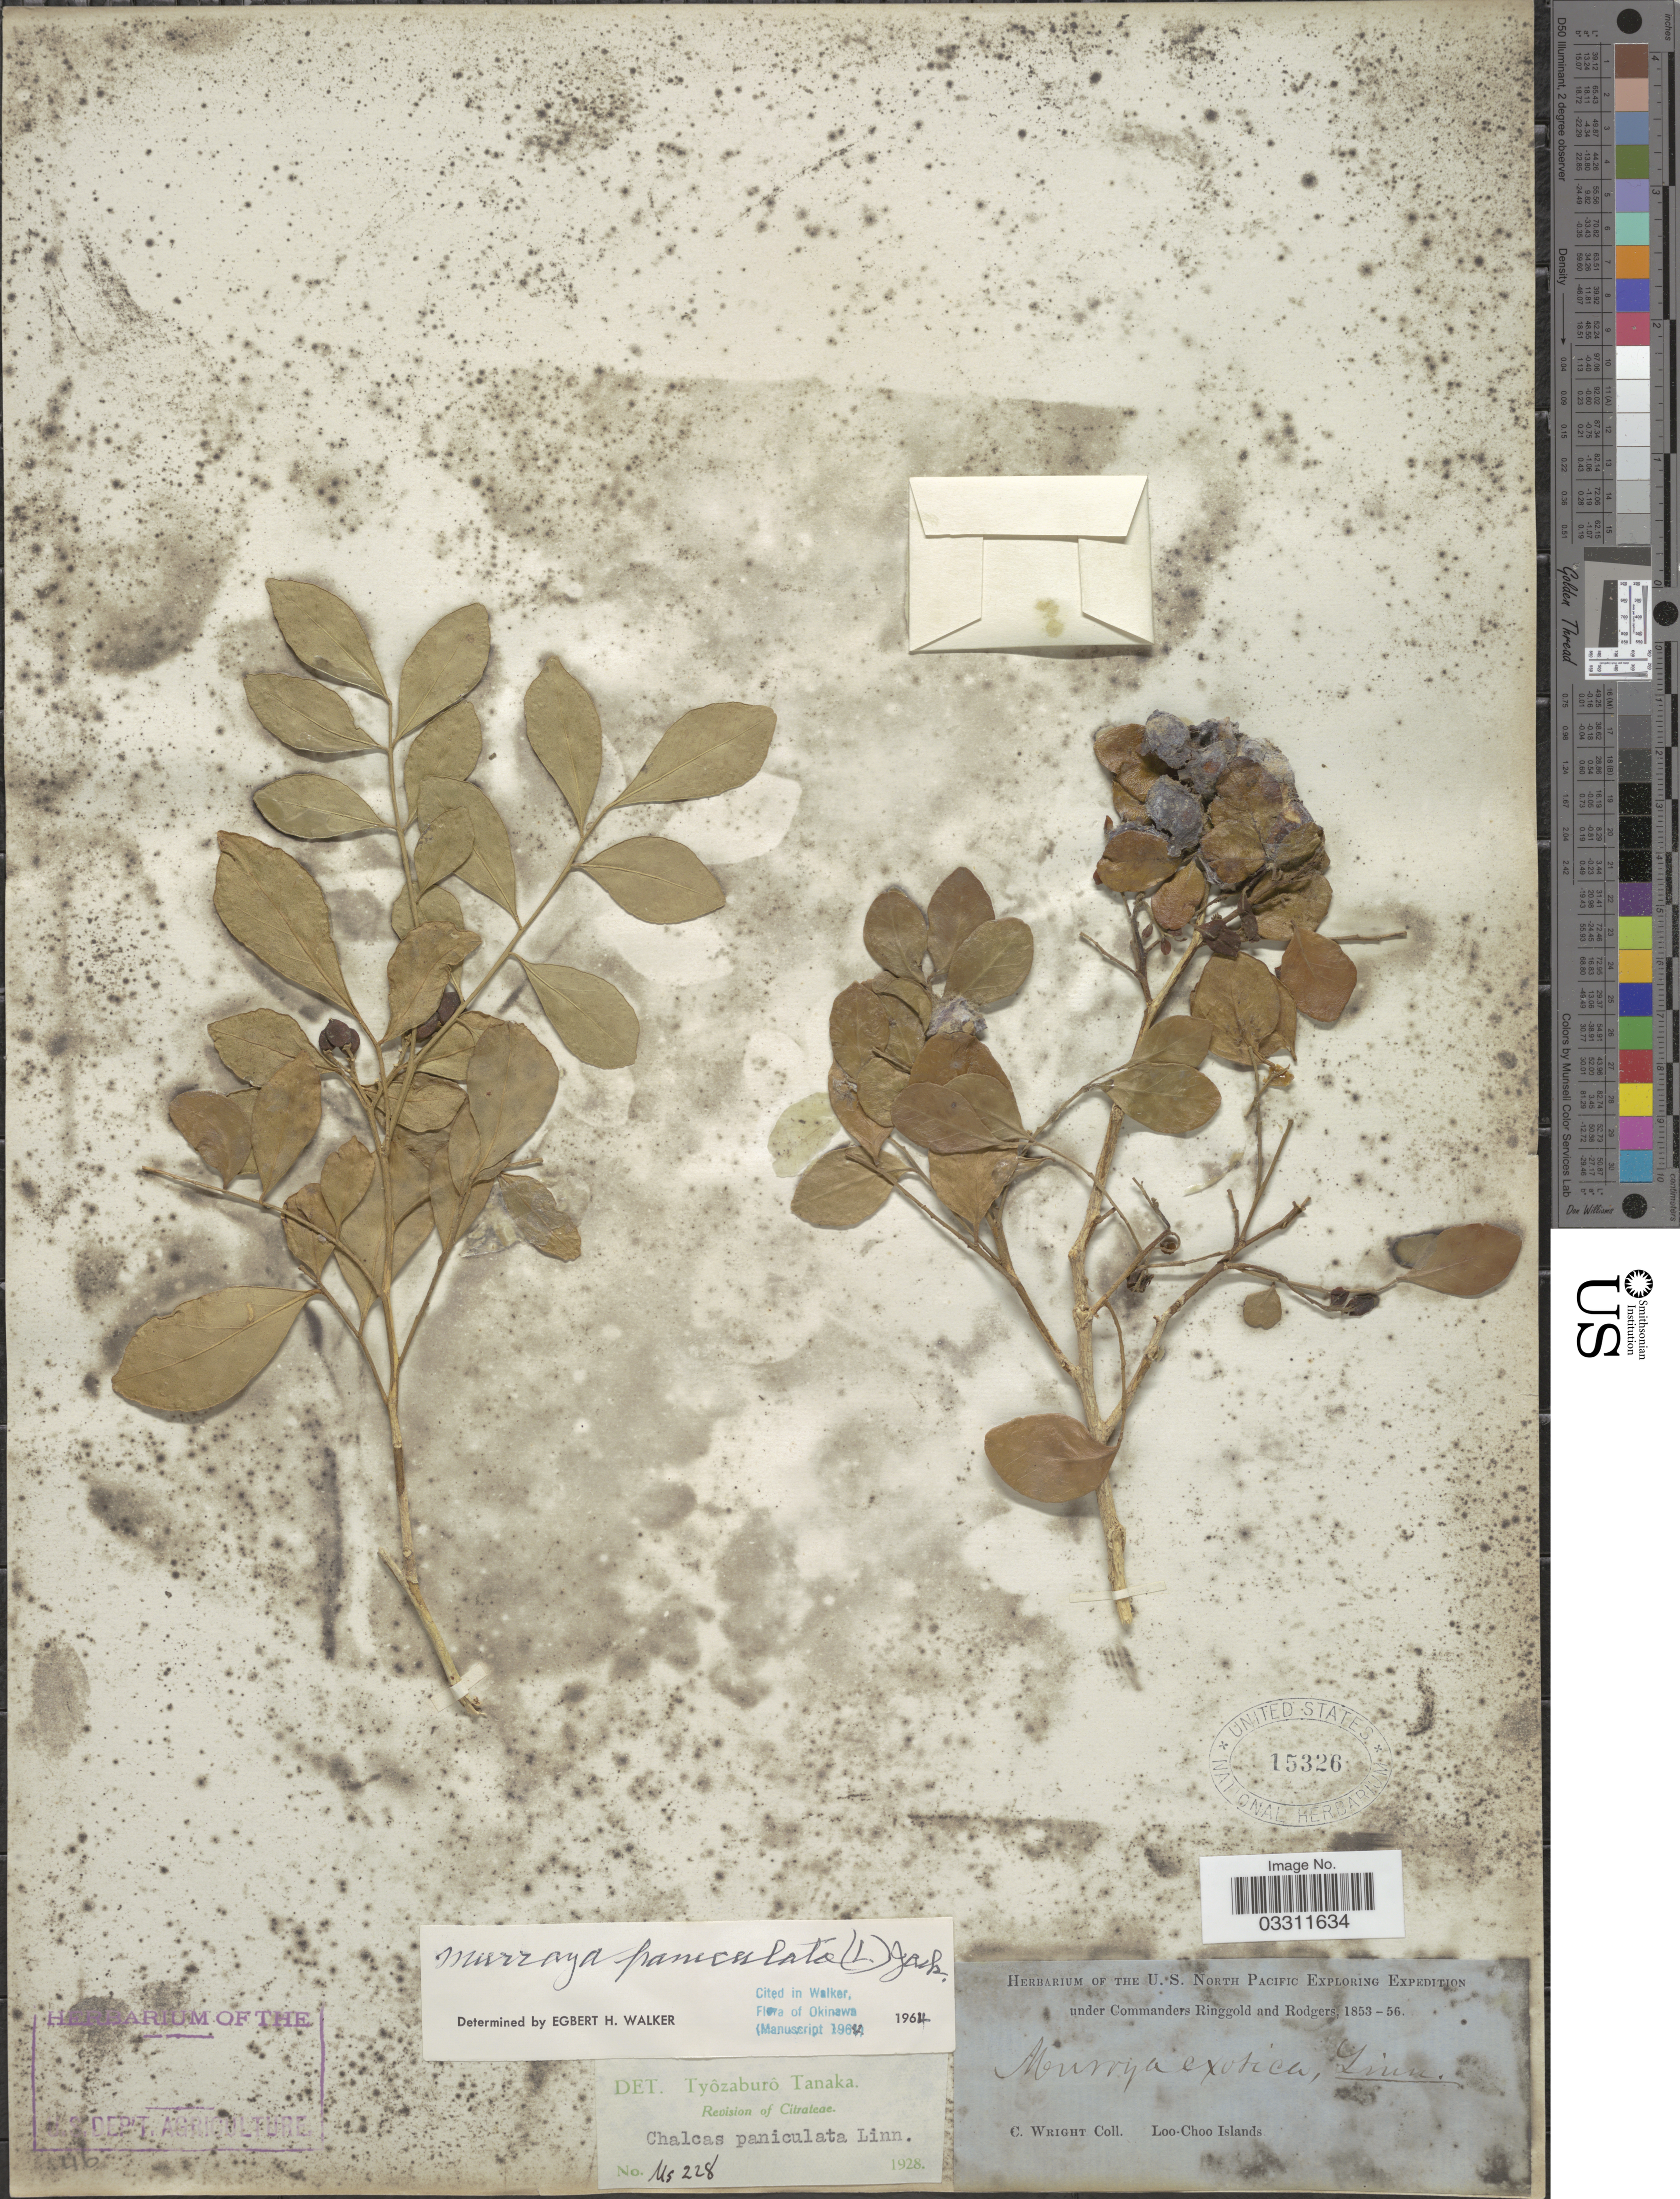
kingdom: Plantae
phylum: Tracheophyta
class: Magnoliopsida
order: Sapindales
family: Rutaceae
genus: Murraya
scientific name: Murraya paniculata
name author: (L.) Jack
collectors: C. Wright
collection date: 1853/1856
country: Japan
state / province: Okinawa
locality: Loo-Choo Islands.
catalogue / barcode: US 15326